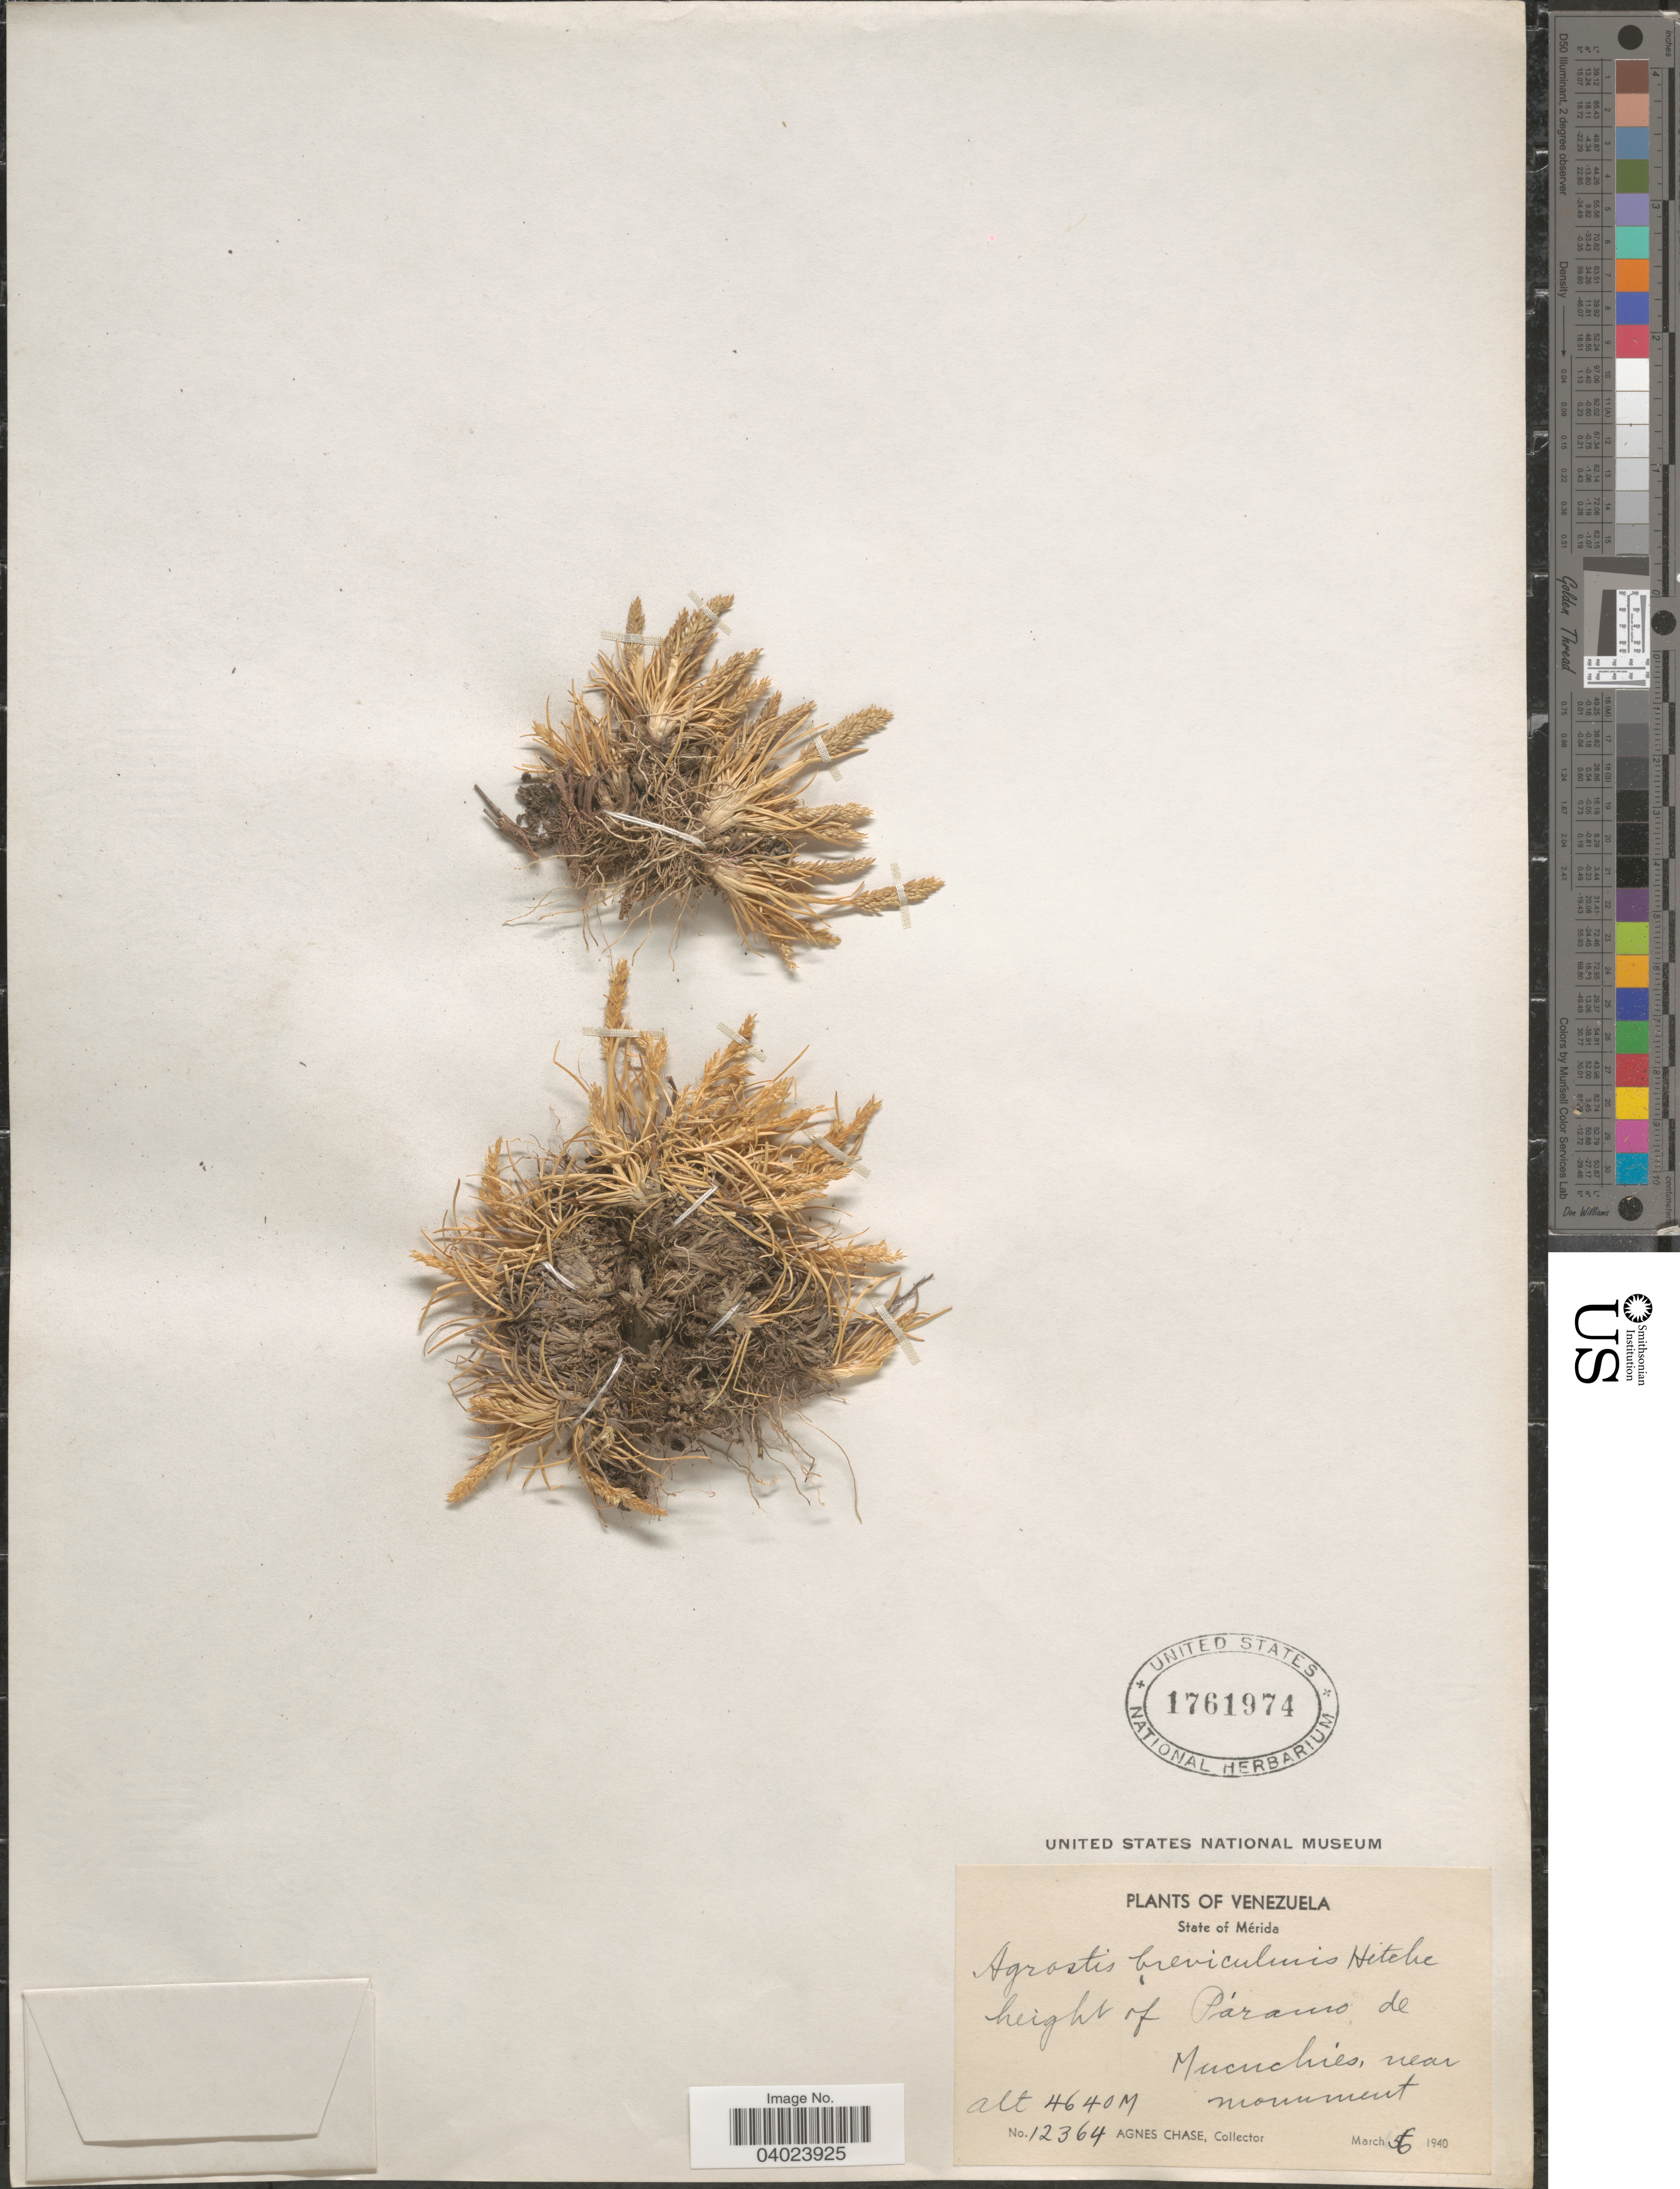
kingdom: Plantae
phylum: Tracheophyta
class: Liliopsida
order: Poales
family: Poaceae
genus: Agrostis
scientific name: Agrostis breviculmis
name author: Hitchc.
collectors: A. Chase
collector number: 12364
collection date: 1940-03-06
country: Venezuela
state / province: Merida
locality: Height of Páramo de Mucuchies, near monument.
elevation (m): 4640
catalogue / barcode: US 1761974